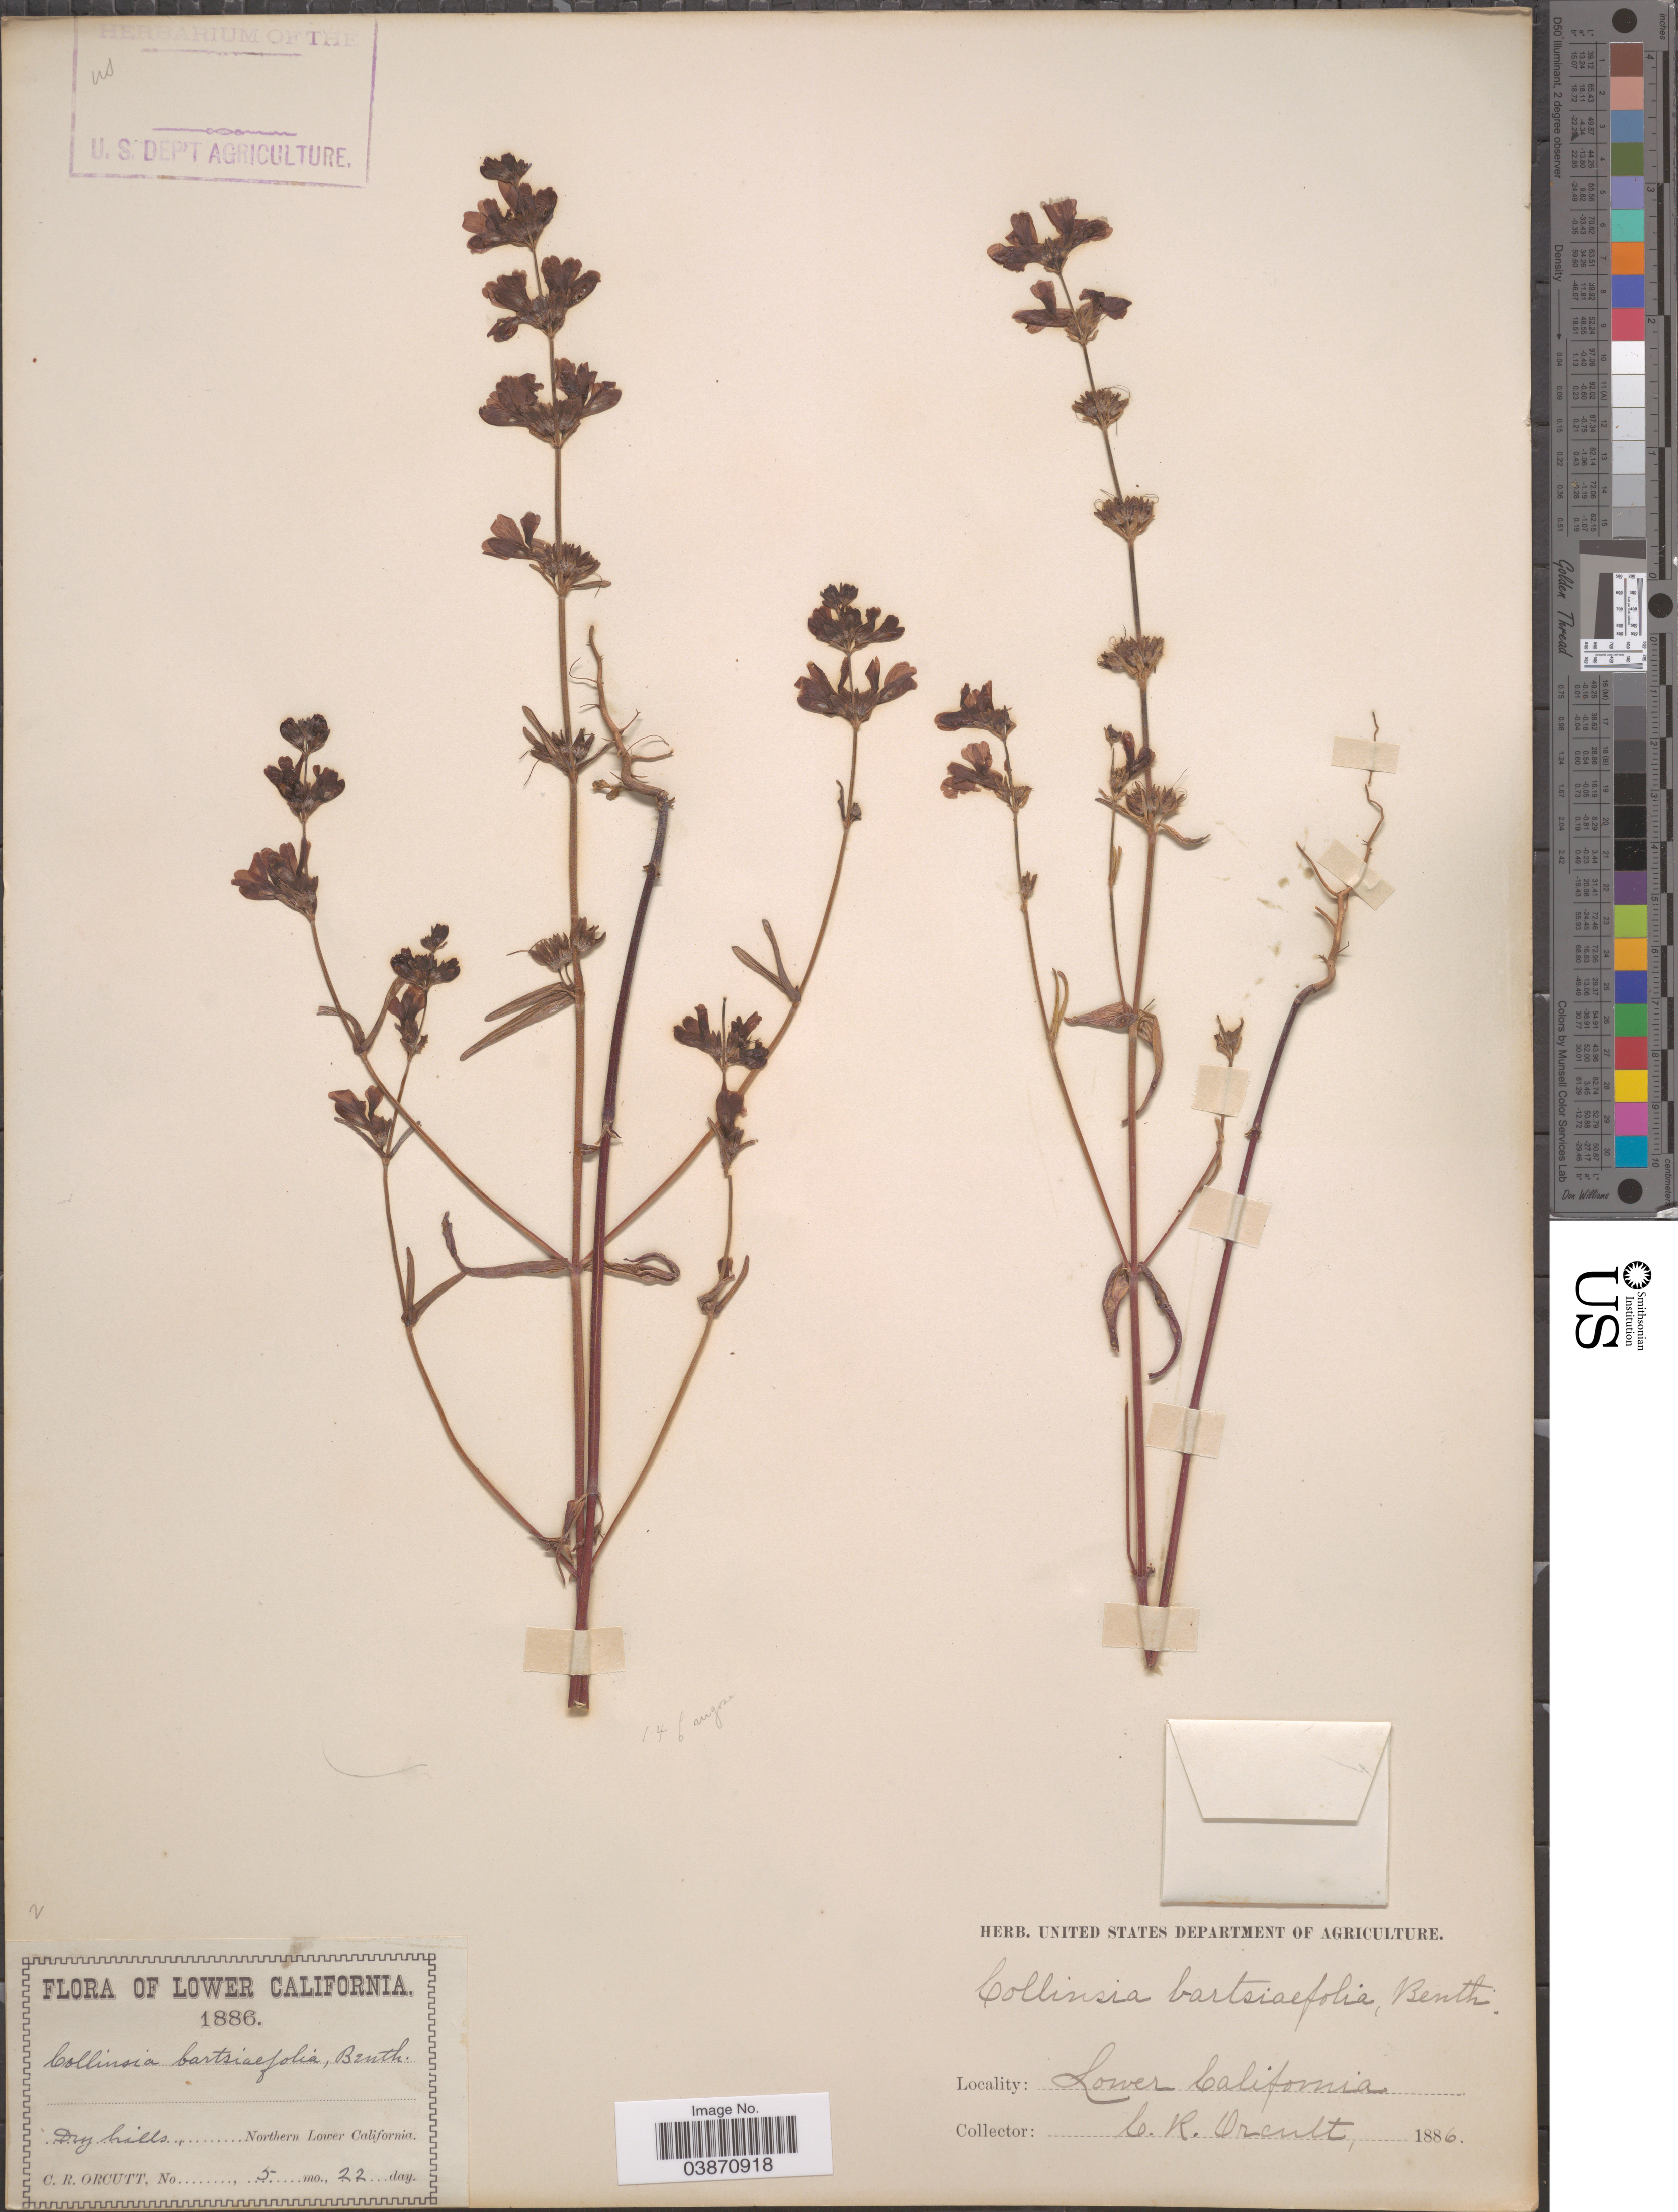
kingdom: Plantae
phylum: Tracheophyta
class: Magnoliopsida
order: Lamiales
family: Plantaginaceae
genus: Collinsia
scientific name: Collinsia bartsiifolia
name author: Benth.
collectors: C. R. Orcutt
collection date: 1886-05-22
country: Mexico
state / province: Baja California Norte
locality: Northern Lower California.